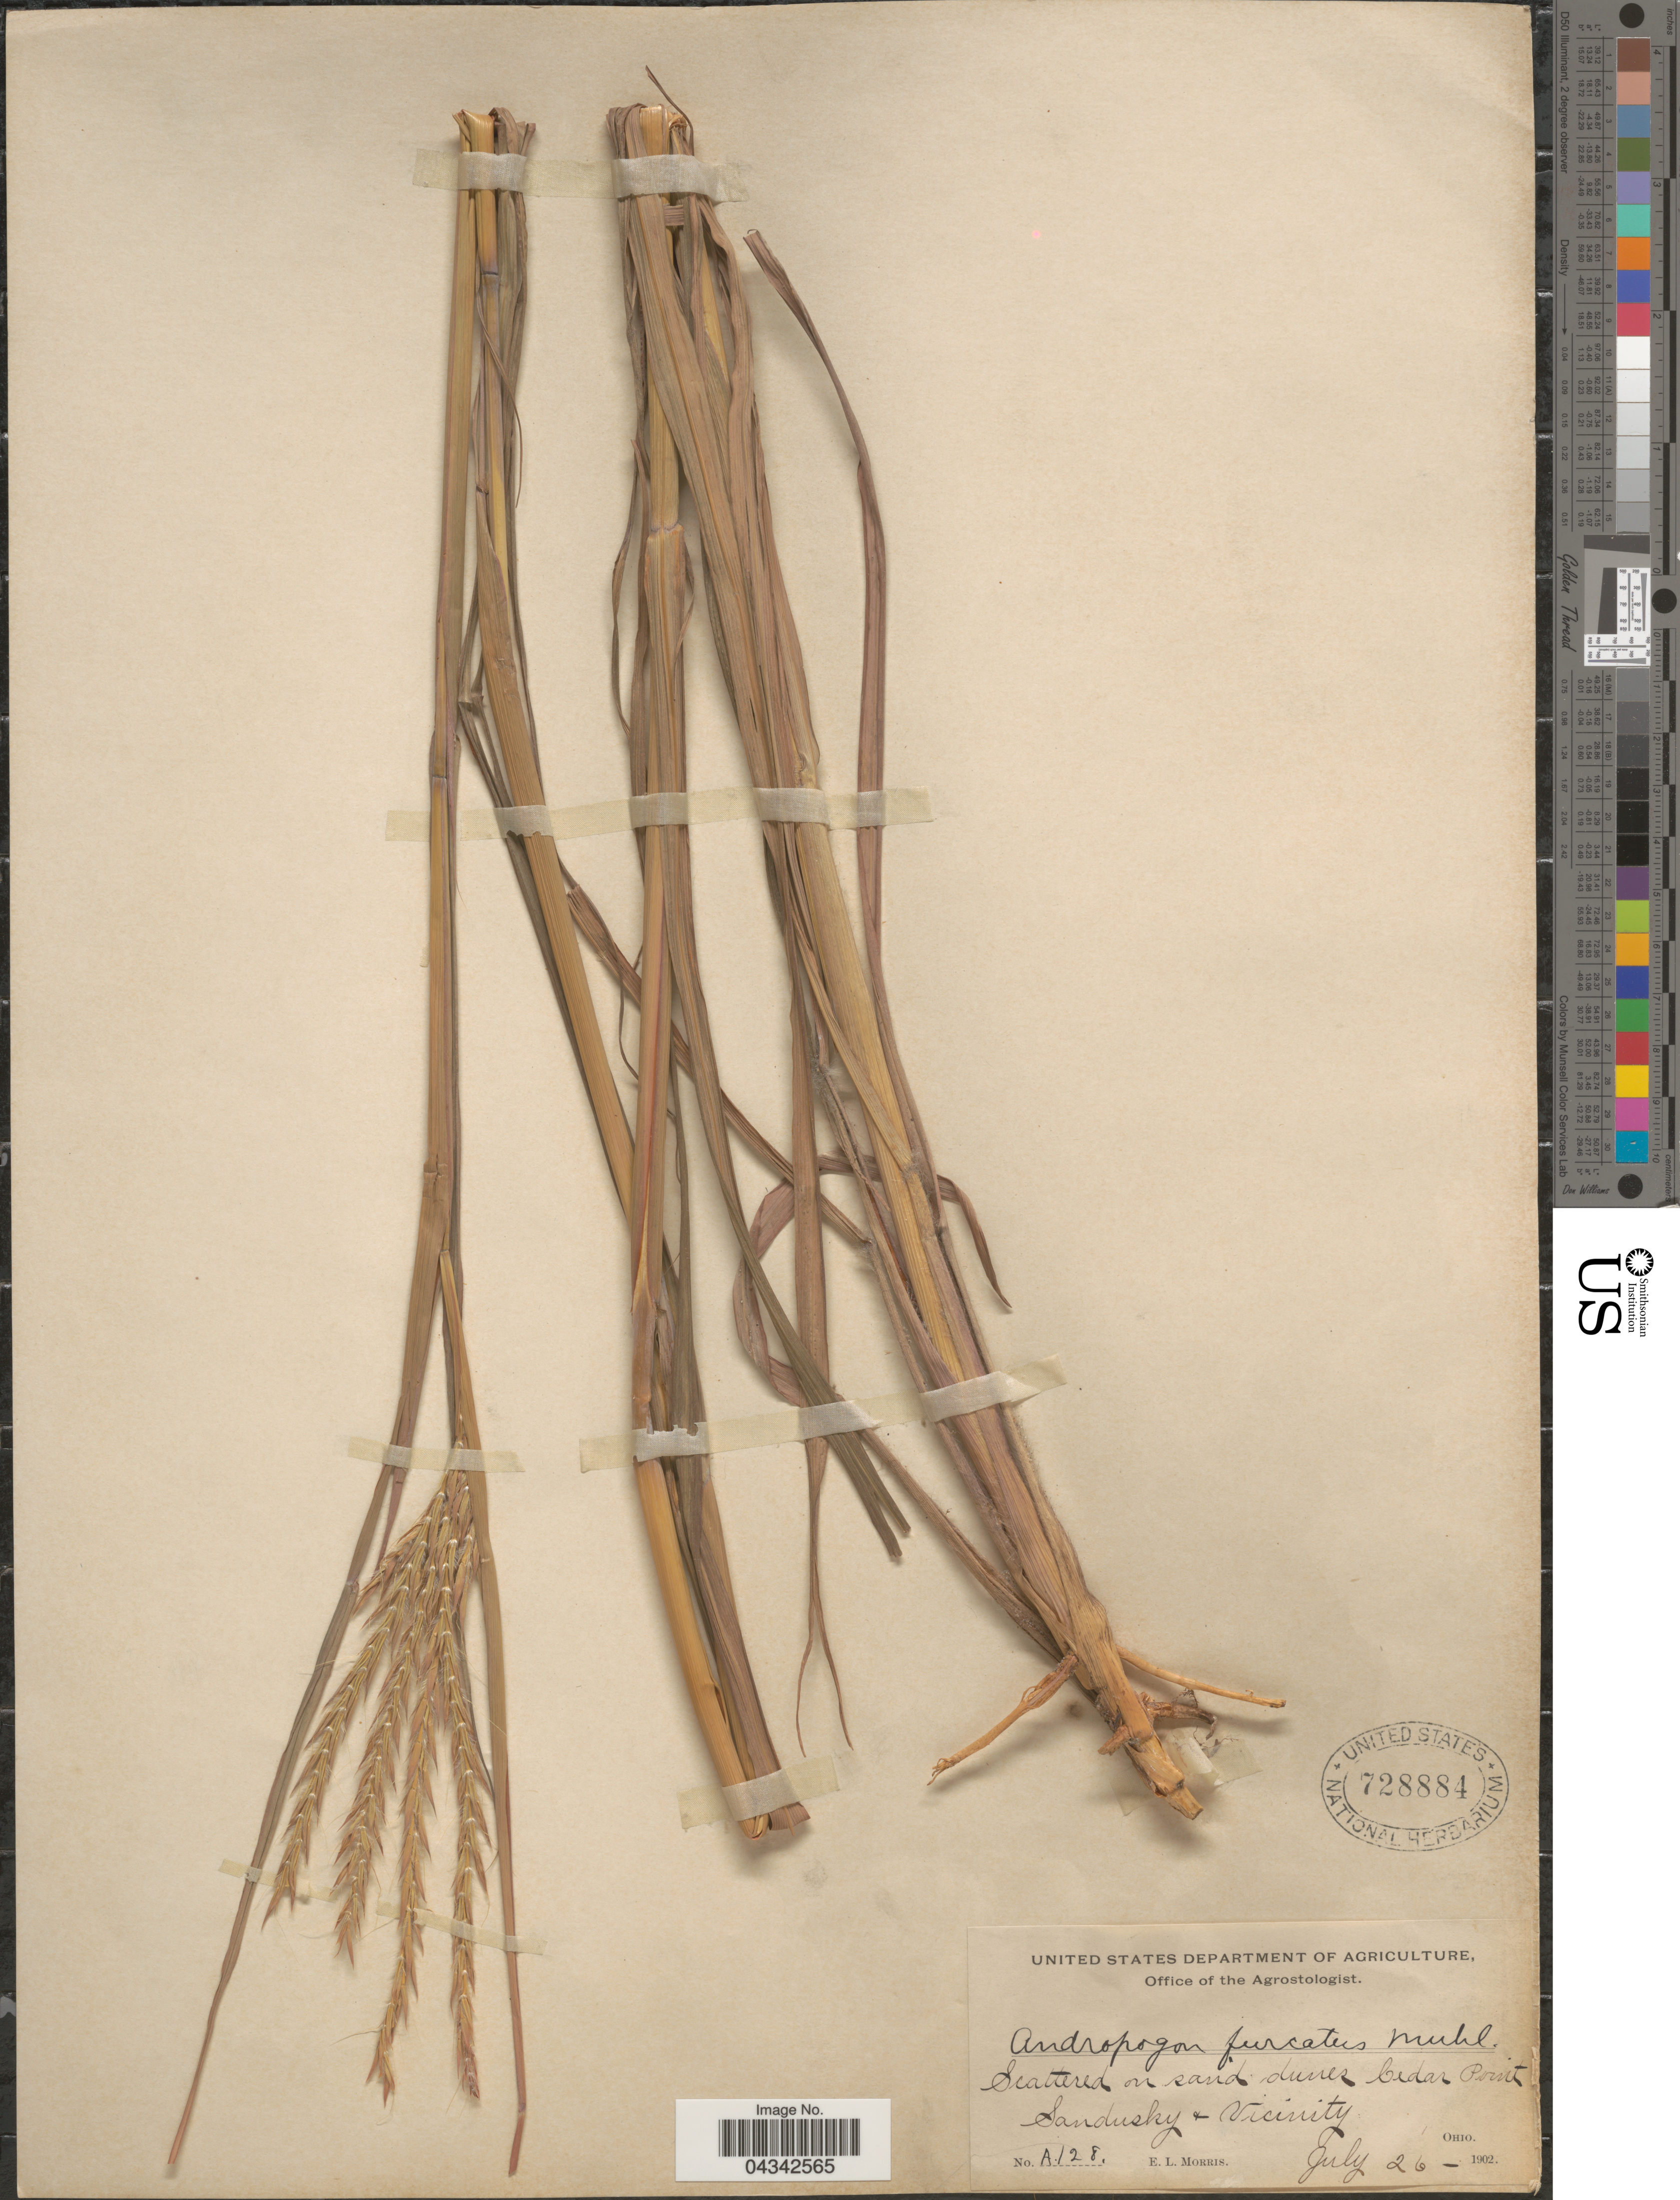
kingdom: Plantae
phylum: Tracheophyta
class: Liliopsida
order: Poales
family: Poaceae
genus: Andropogon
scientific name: Andropogon gerardii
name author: Vitman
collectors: E. Morris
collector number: A128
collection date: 1902-07-26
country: United States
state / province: Ohio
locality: Cedar Point. Sandusky + Vicinity.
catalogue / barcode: US 728884